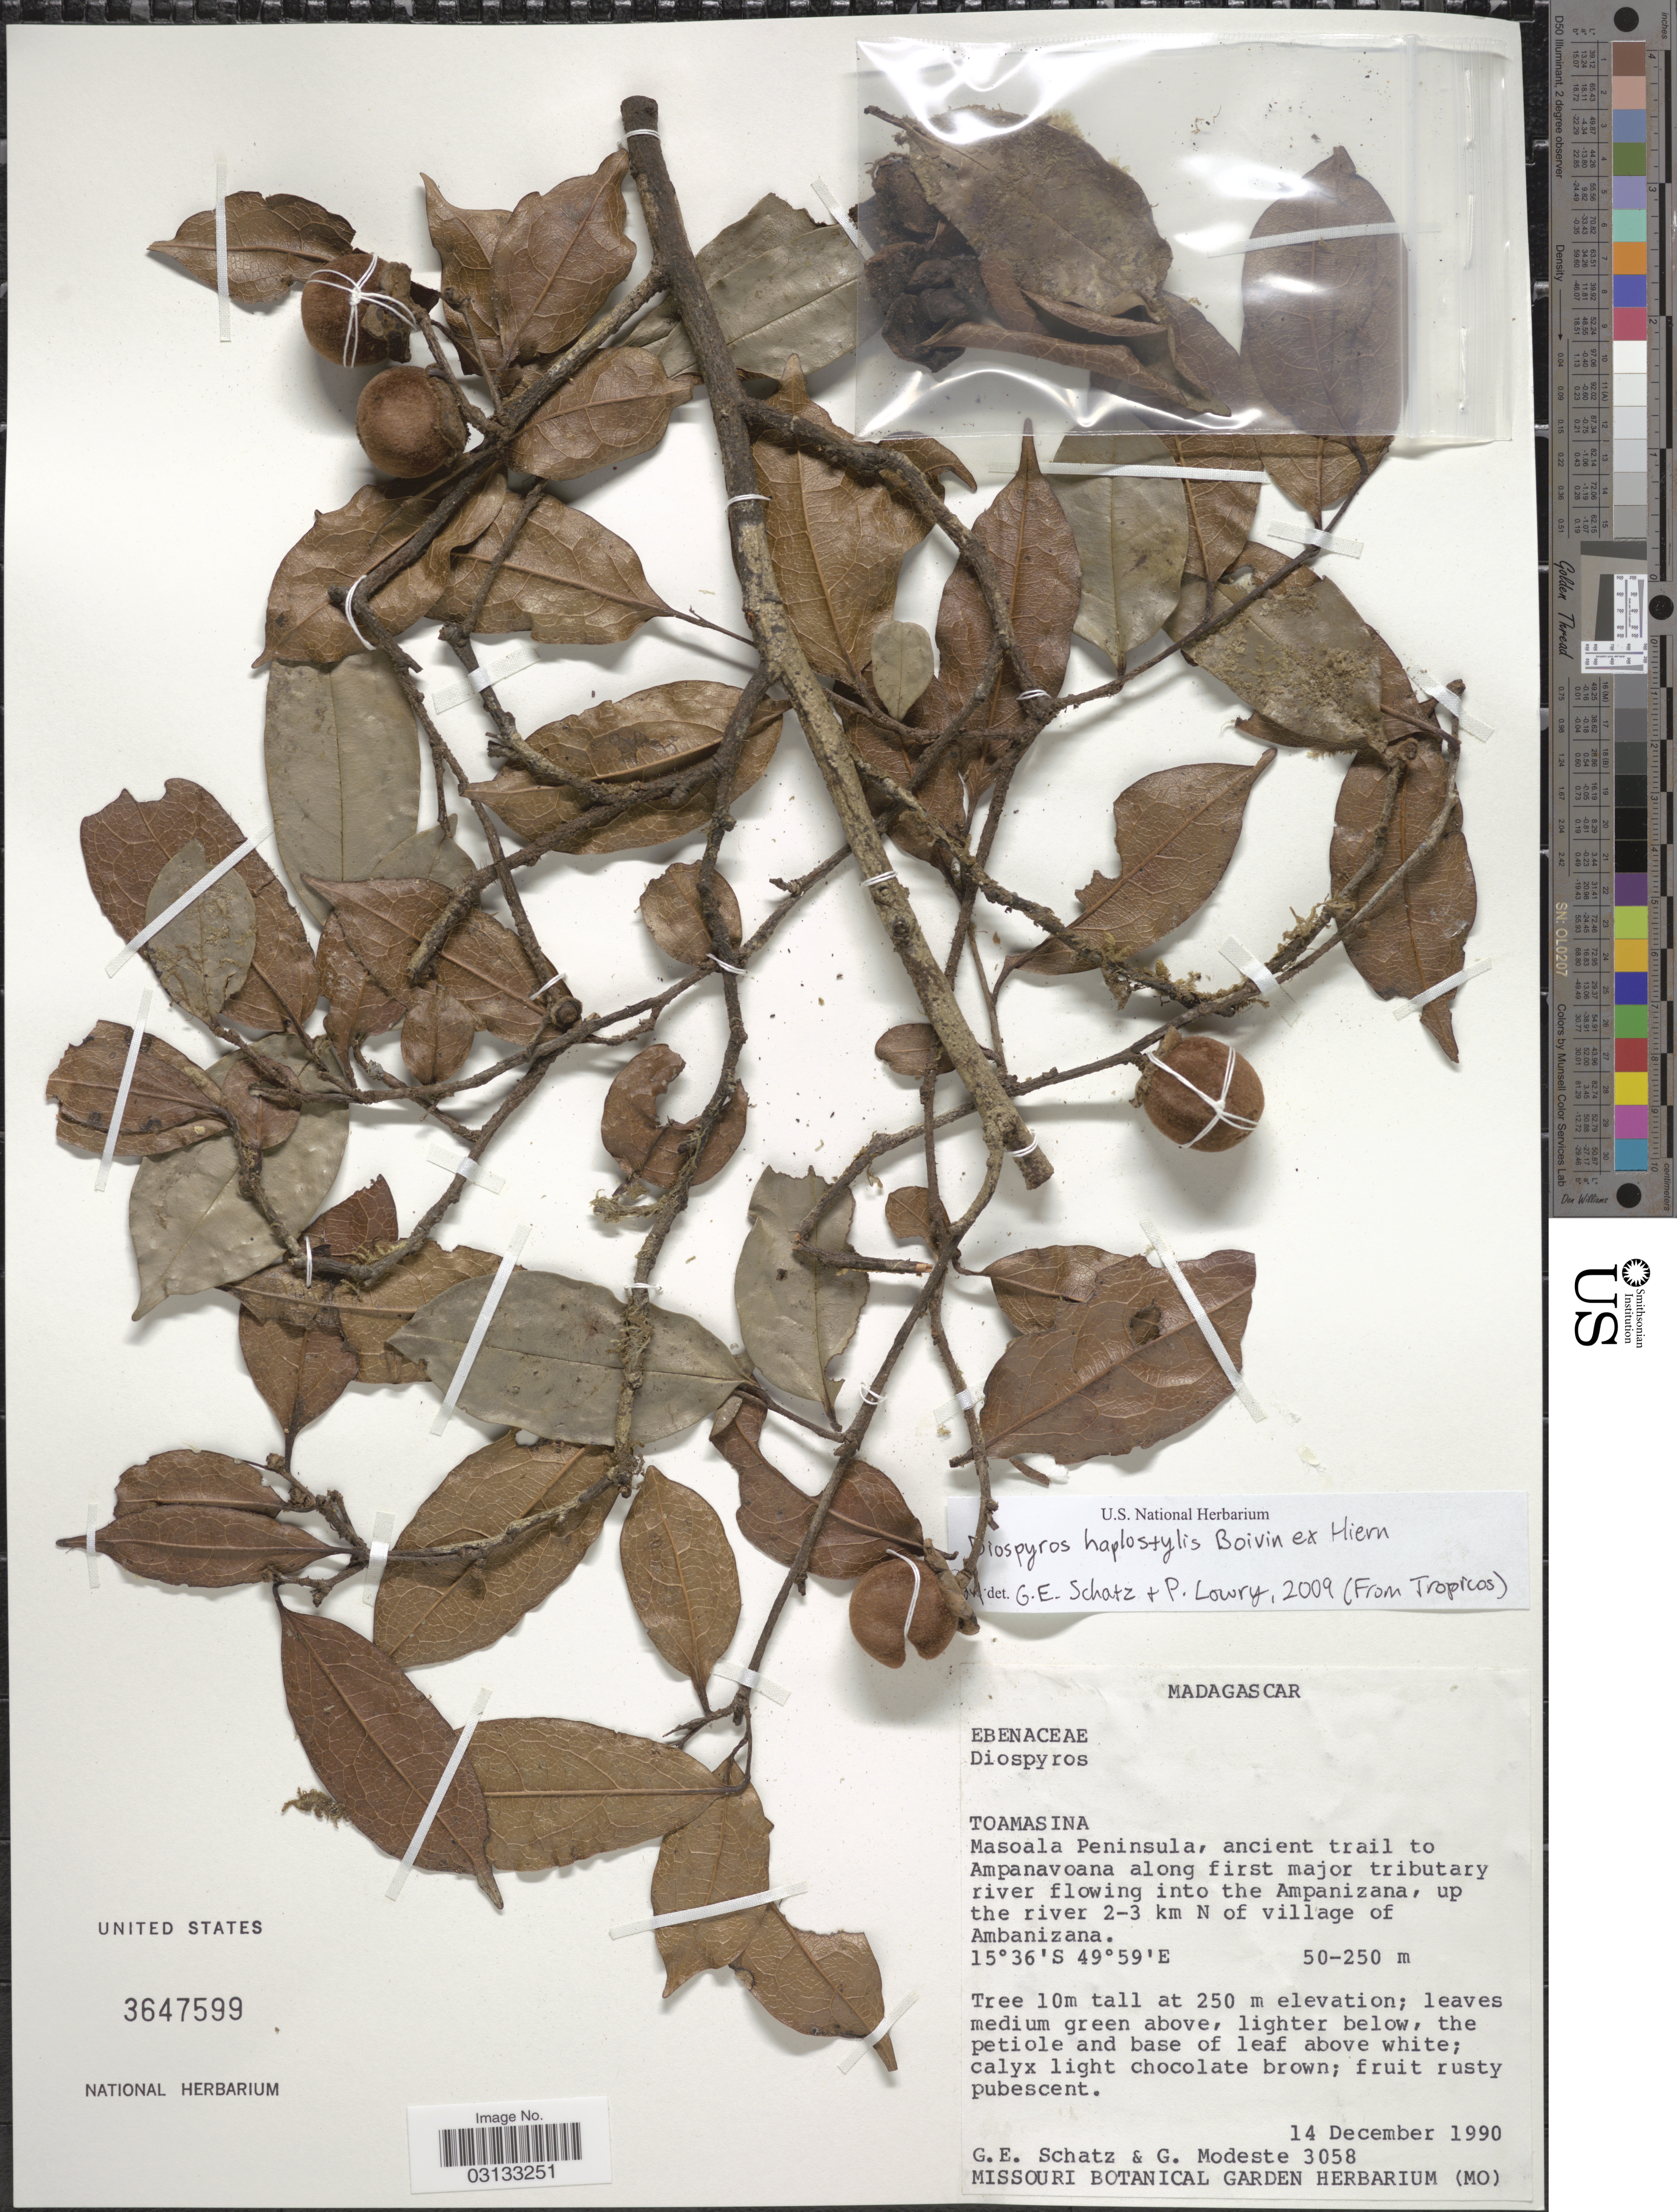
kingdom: Plantae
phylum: Tracheophyta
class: Magnoliopsida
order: Ericales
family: Ebenaceae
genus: Diospyros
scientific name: Diospyros haplostylis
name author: Boivin ex Hiern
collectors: G. Schatz & G. Modeste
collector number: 3058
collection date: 1990-12-14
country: Madagascar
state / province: Analanjirofo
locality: Masoala Peninsula, ancient trail to Ampanavoana along first major tributary river flowing into the Ampanizana, up the river 2-3 km N of the village of Ambanizana.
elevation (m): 50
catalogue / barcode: US 3647599